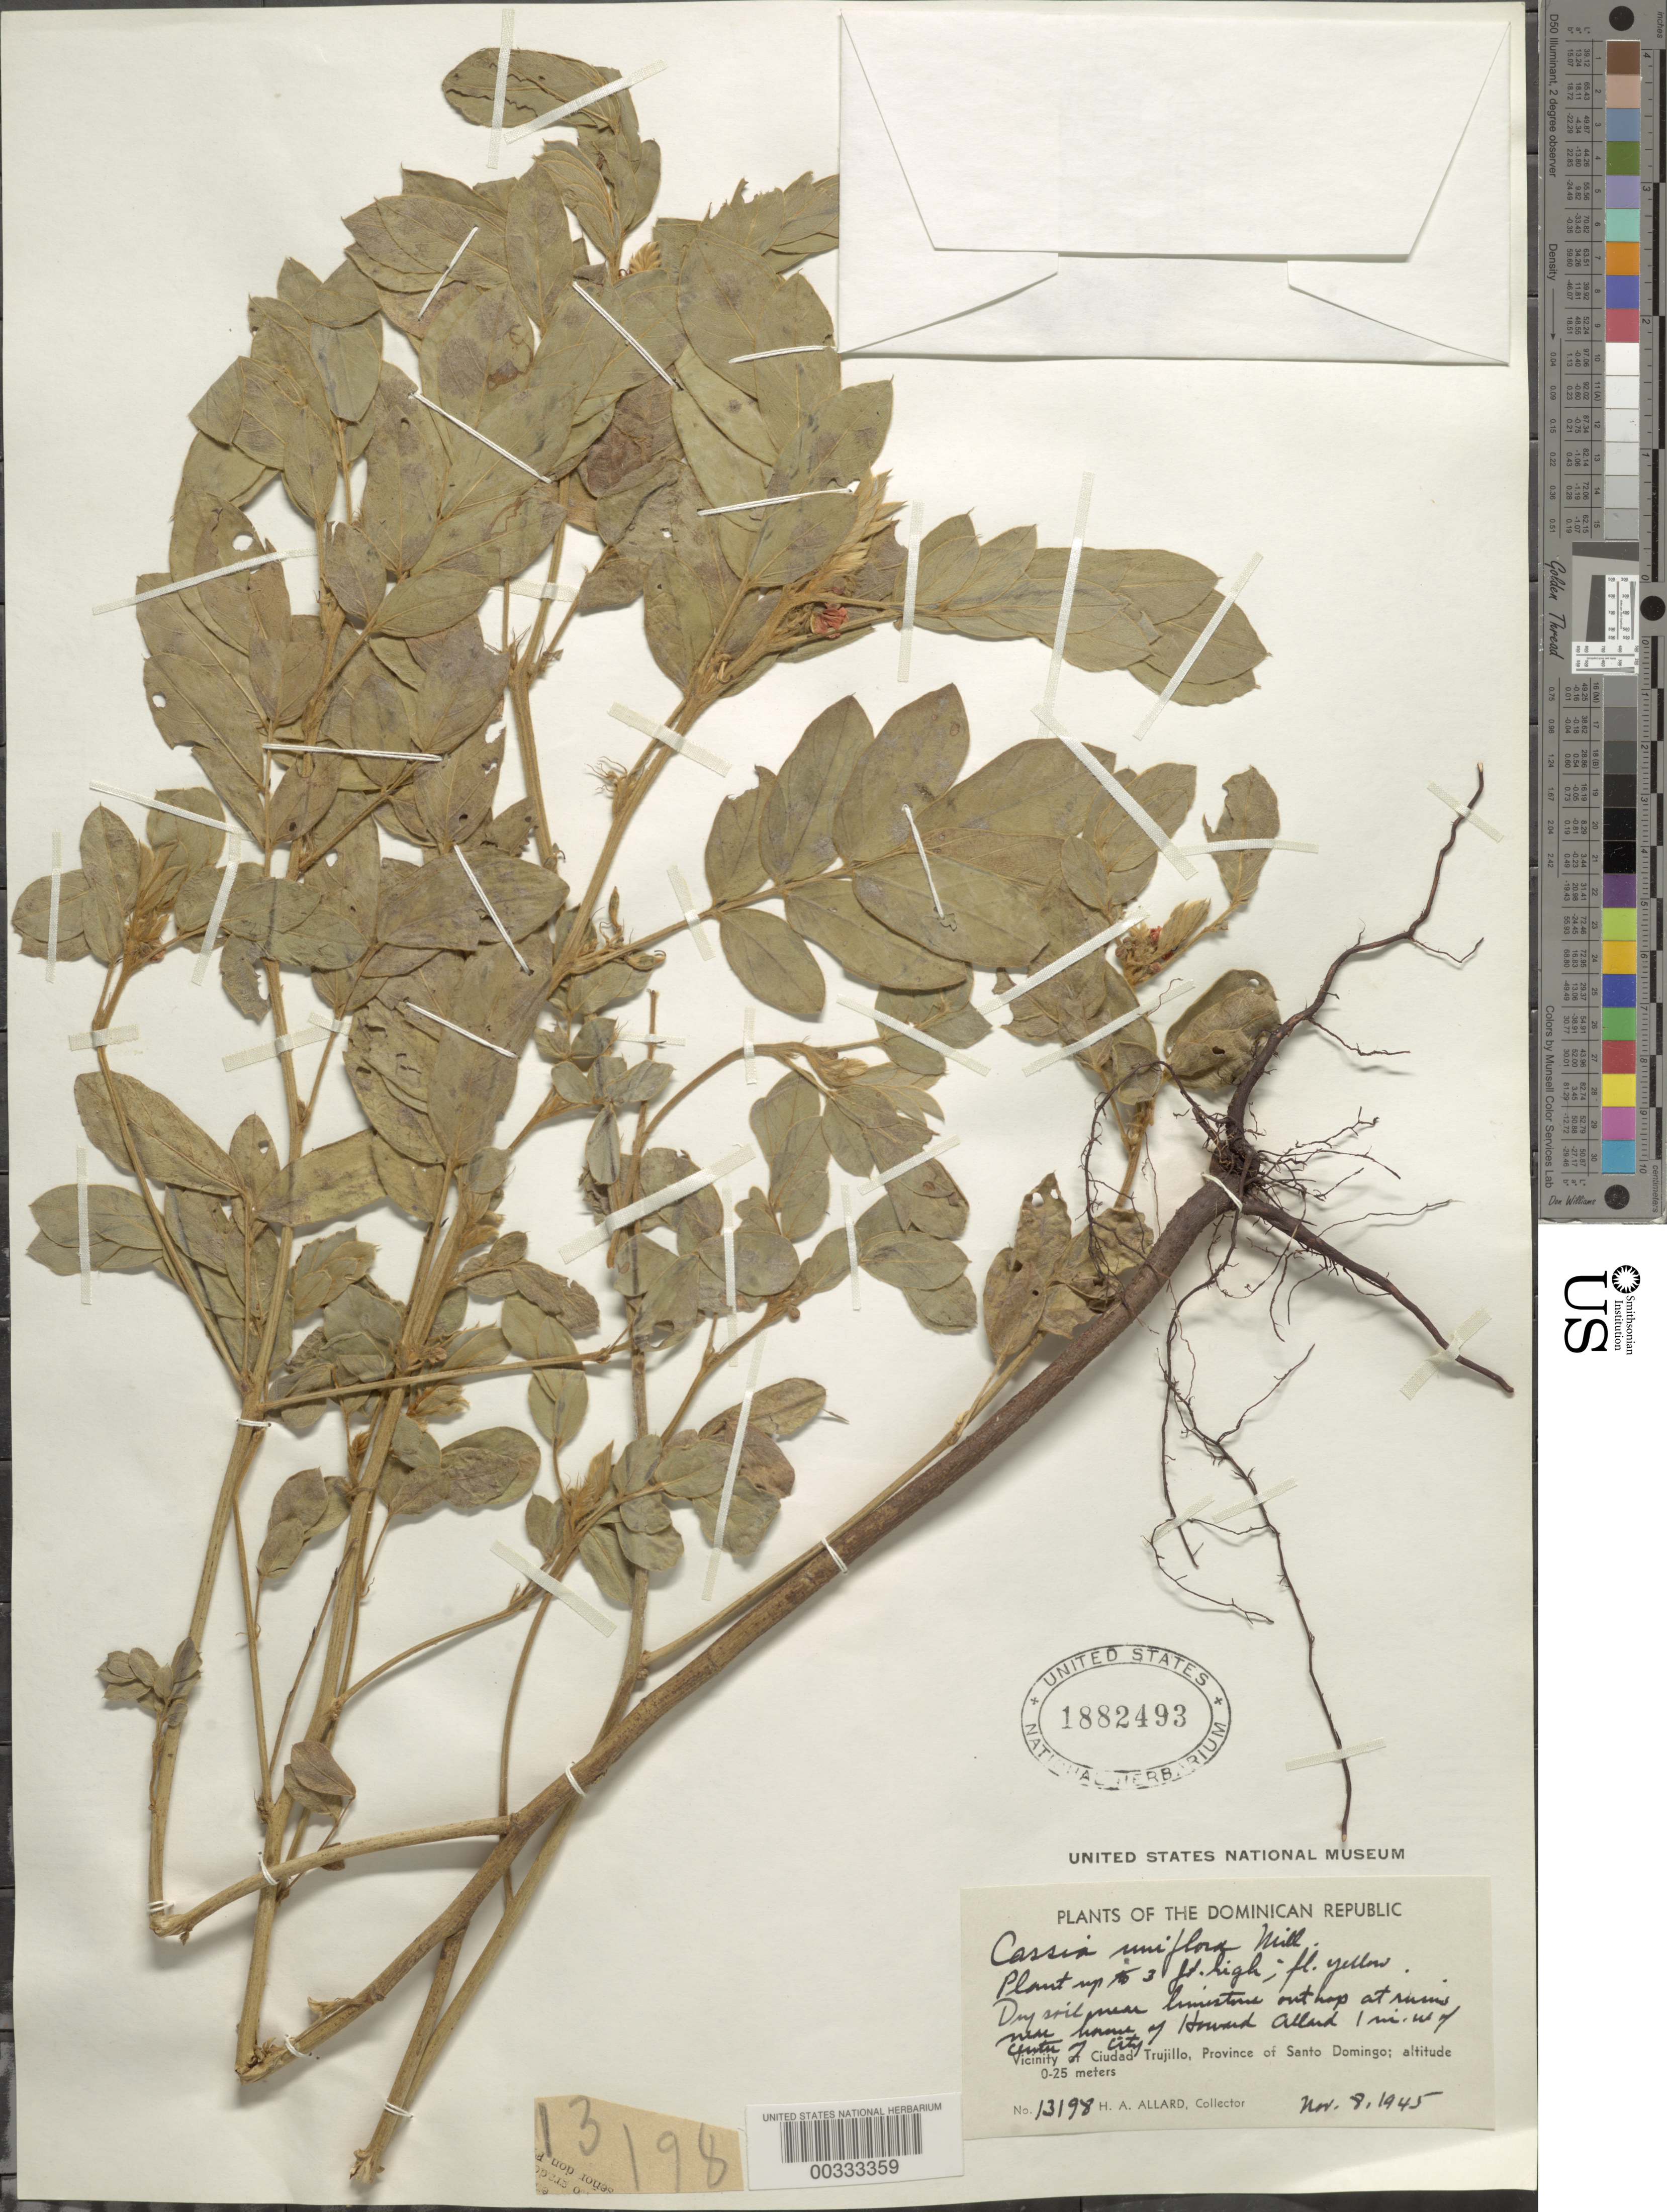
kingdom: Plantae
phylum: Tracheophyta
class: Magnoliopsida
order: Fabales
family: Fabaceae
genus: Senna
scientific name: Senna uniflora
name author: (Mill.) H.S. Irwin & Barneby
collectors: H. A. Allard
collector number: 13198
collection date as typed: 08 Nov 1945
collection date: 1945-11-08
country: Dominican Republic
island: Hispaniola Island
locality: Ruins near house of h. allard, 1 mi w of center of city; vicinity of ciudad trujillo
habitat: Dry soil near limestone outcrop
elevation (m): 0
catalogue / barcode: US 1882493